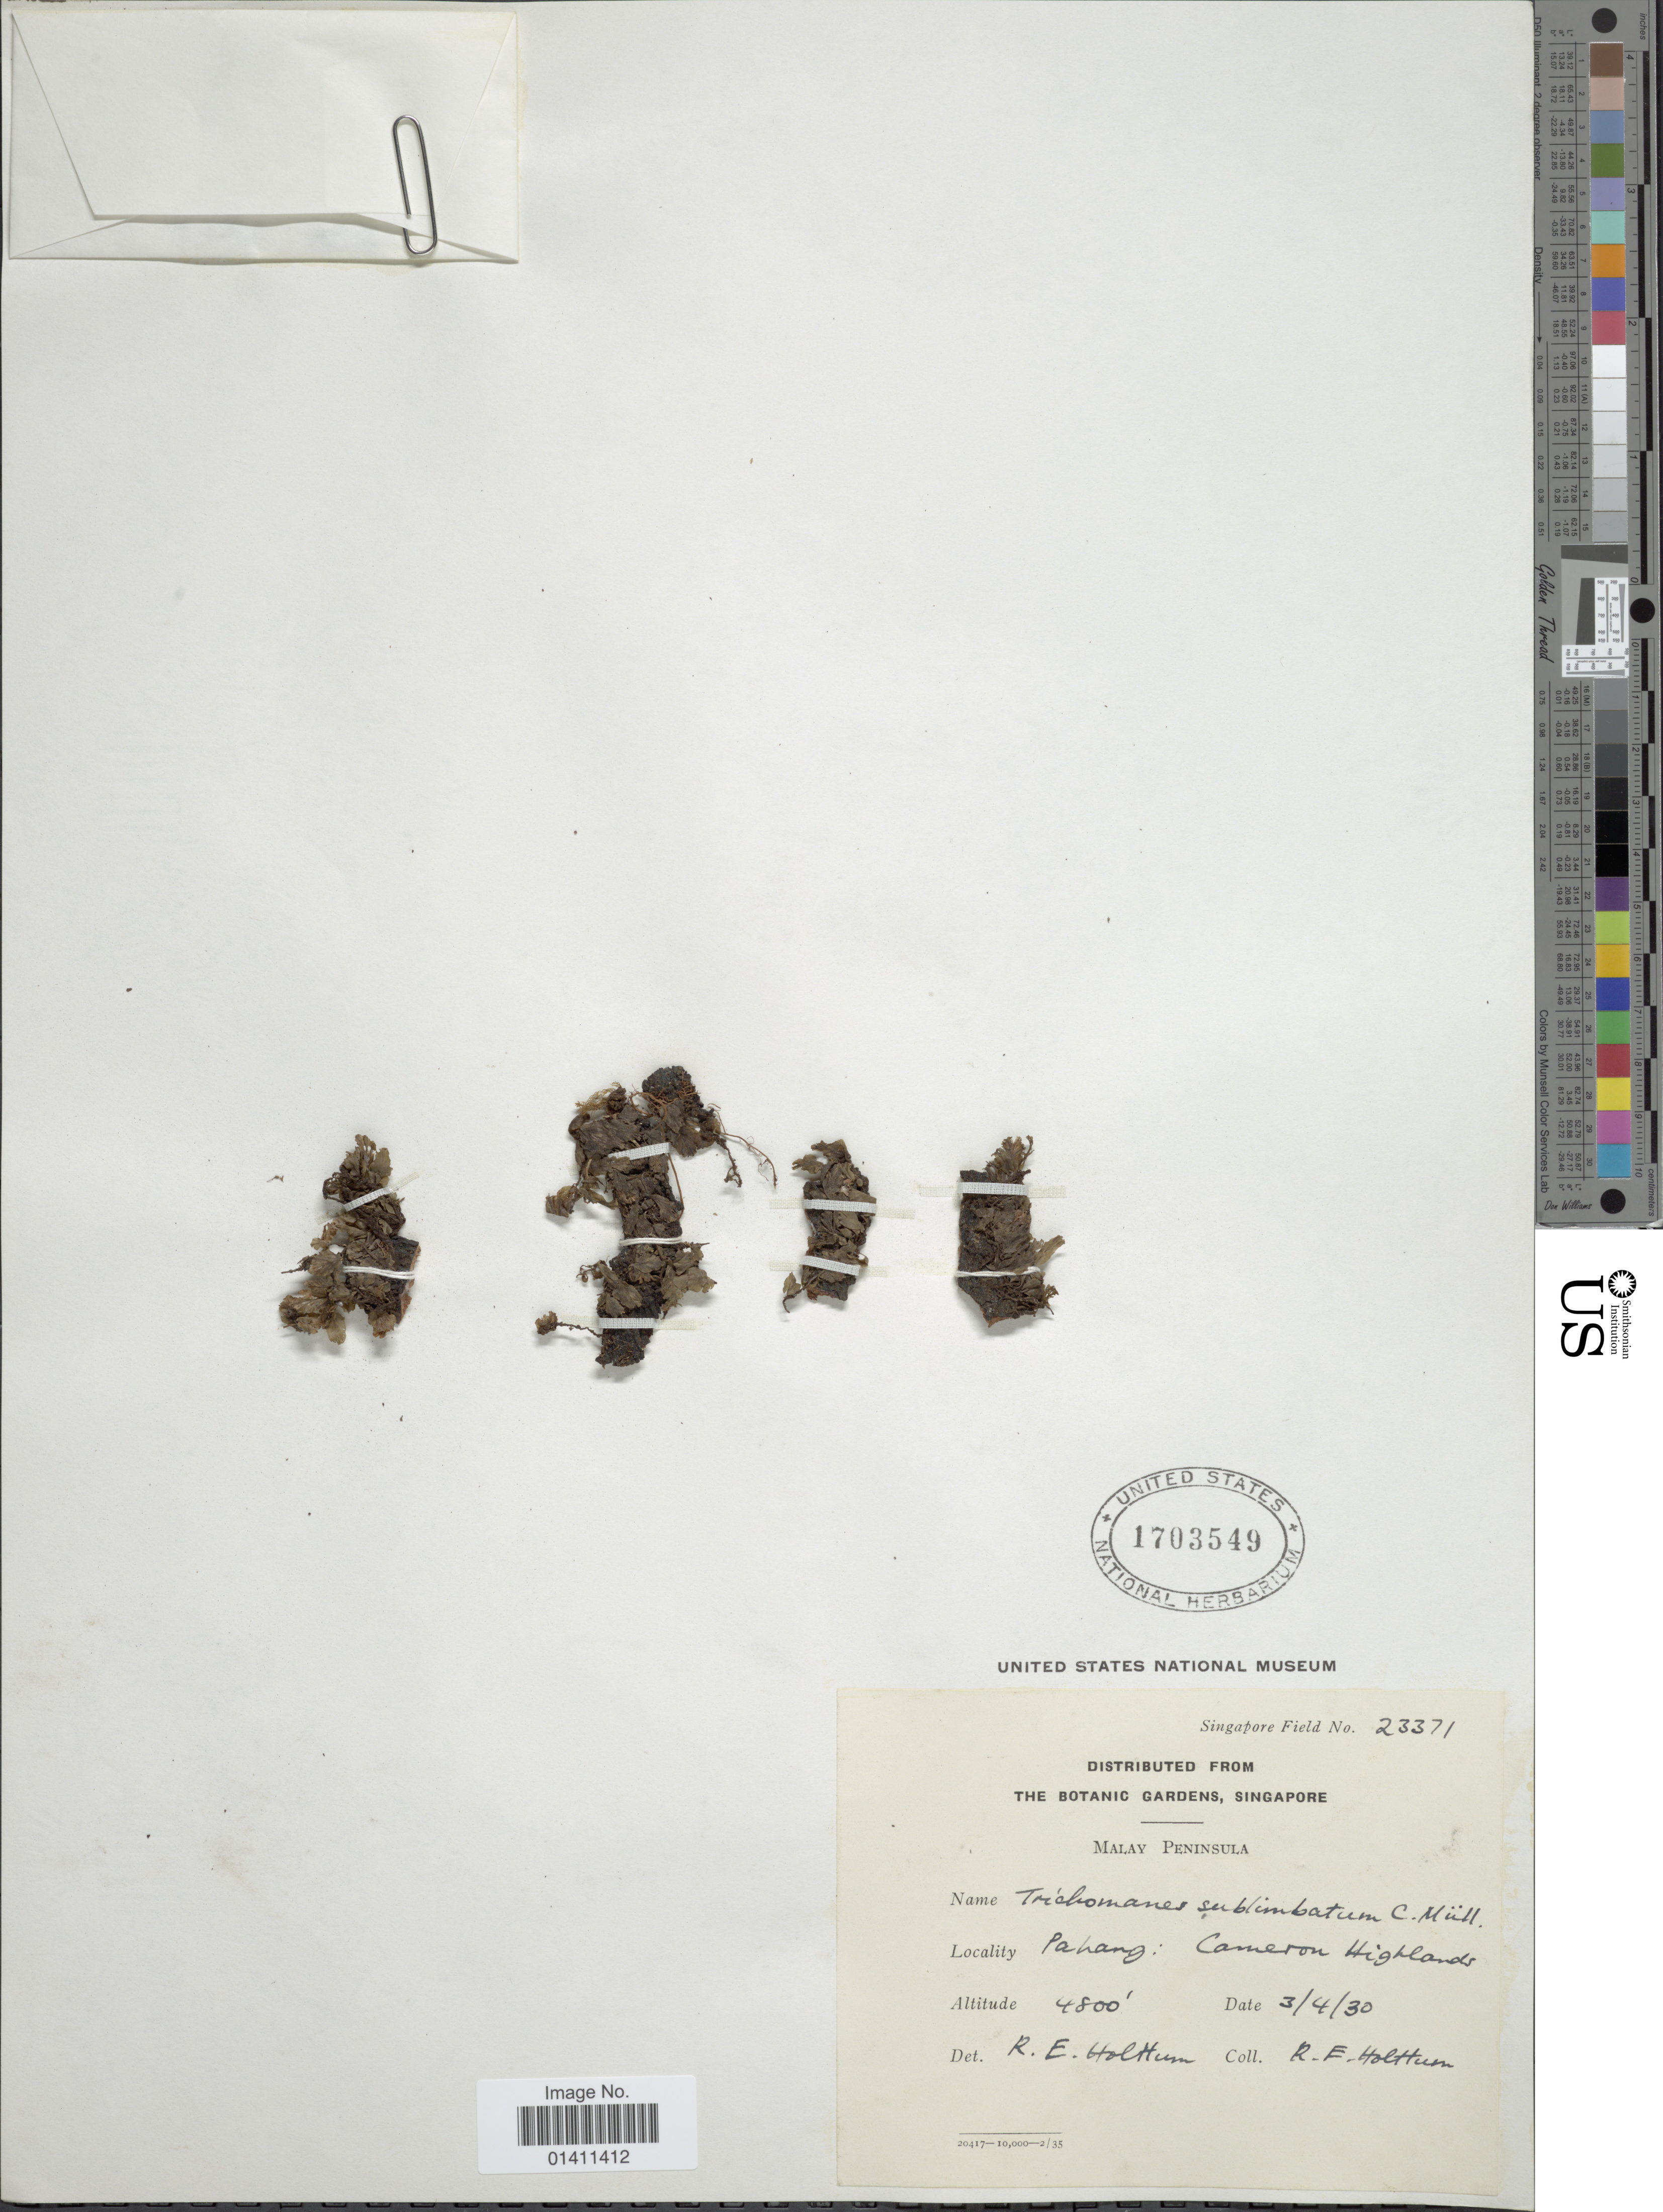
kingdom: Plantae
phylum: Tracheophyta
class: Polypodiopsida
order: Hymenophyllales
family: Hymenophyllaceae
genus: Didymoglossum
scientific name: Didymoglossum sublimbatum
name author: (K. Müller) Ebihara & K. Iwats.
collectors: R. E. Holttum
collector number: Singapore Field 23371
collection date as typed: Transcribed d/m/y: 3/4/30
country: Malaysia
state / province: Pahang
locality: Malay Peninsula. Cameron Highlands.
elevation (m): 1463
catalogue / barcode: US 1703549